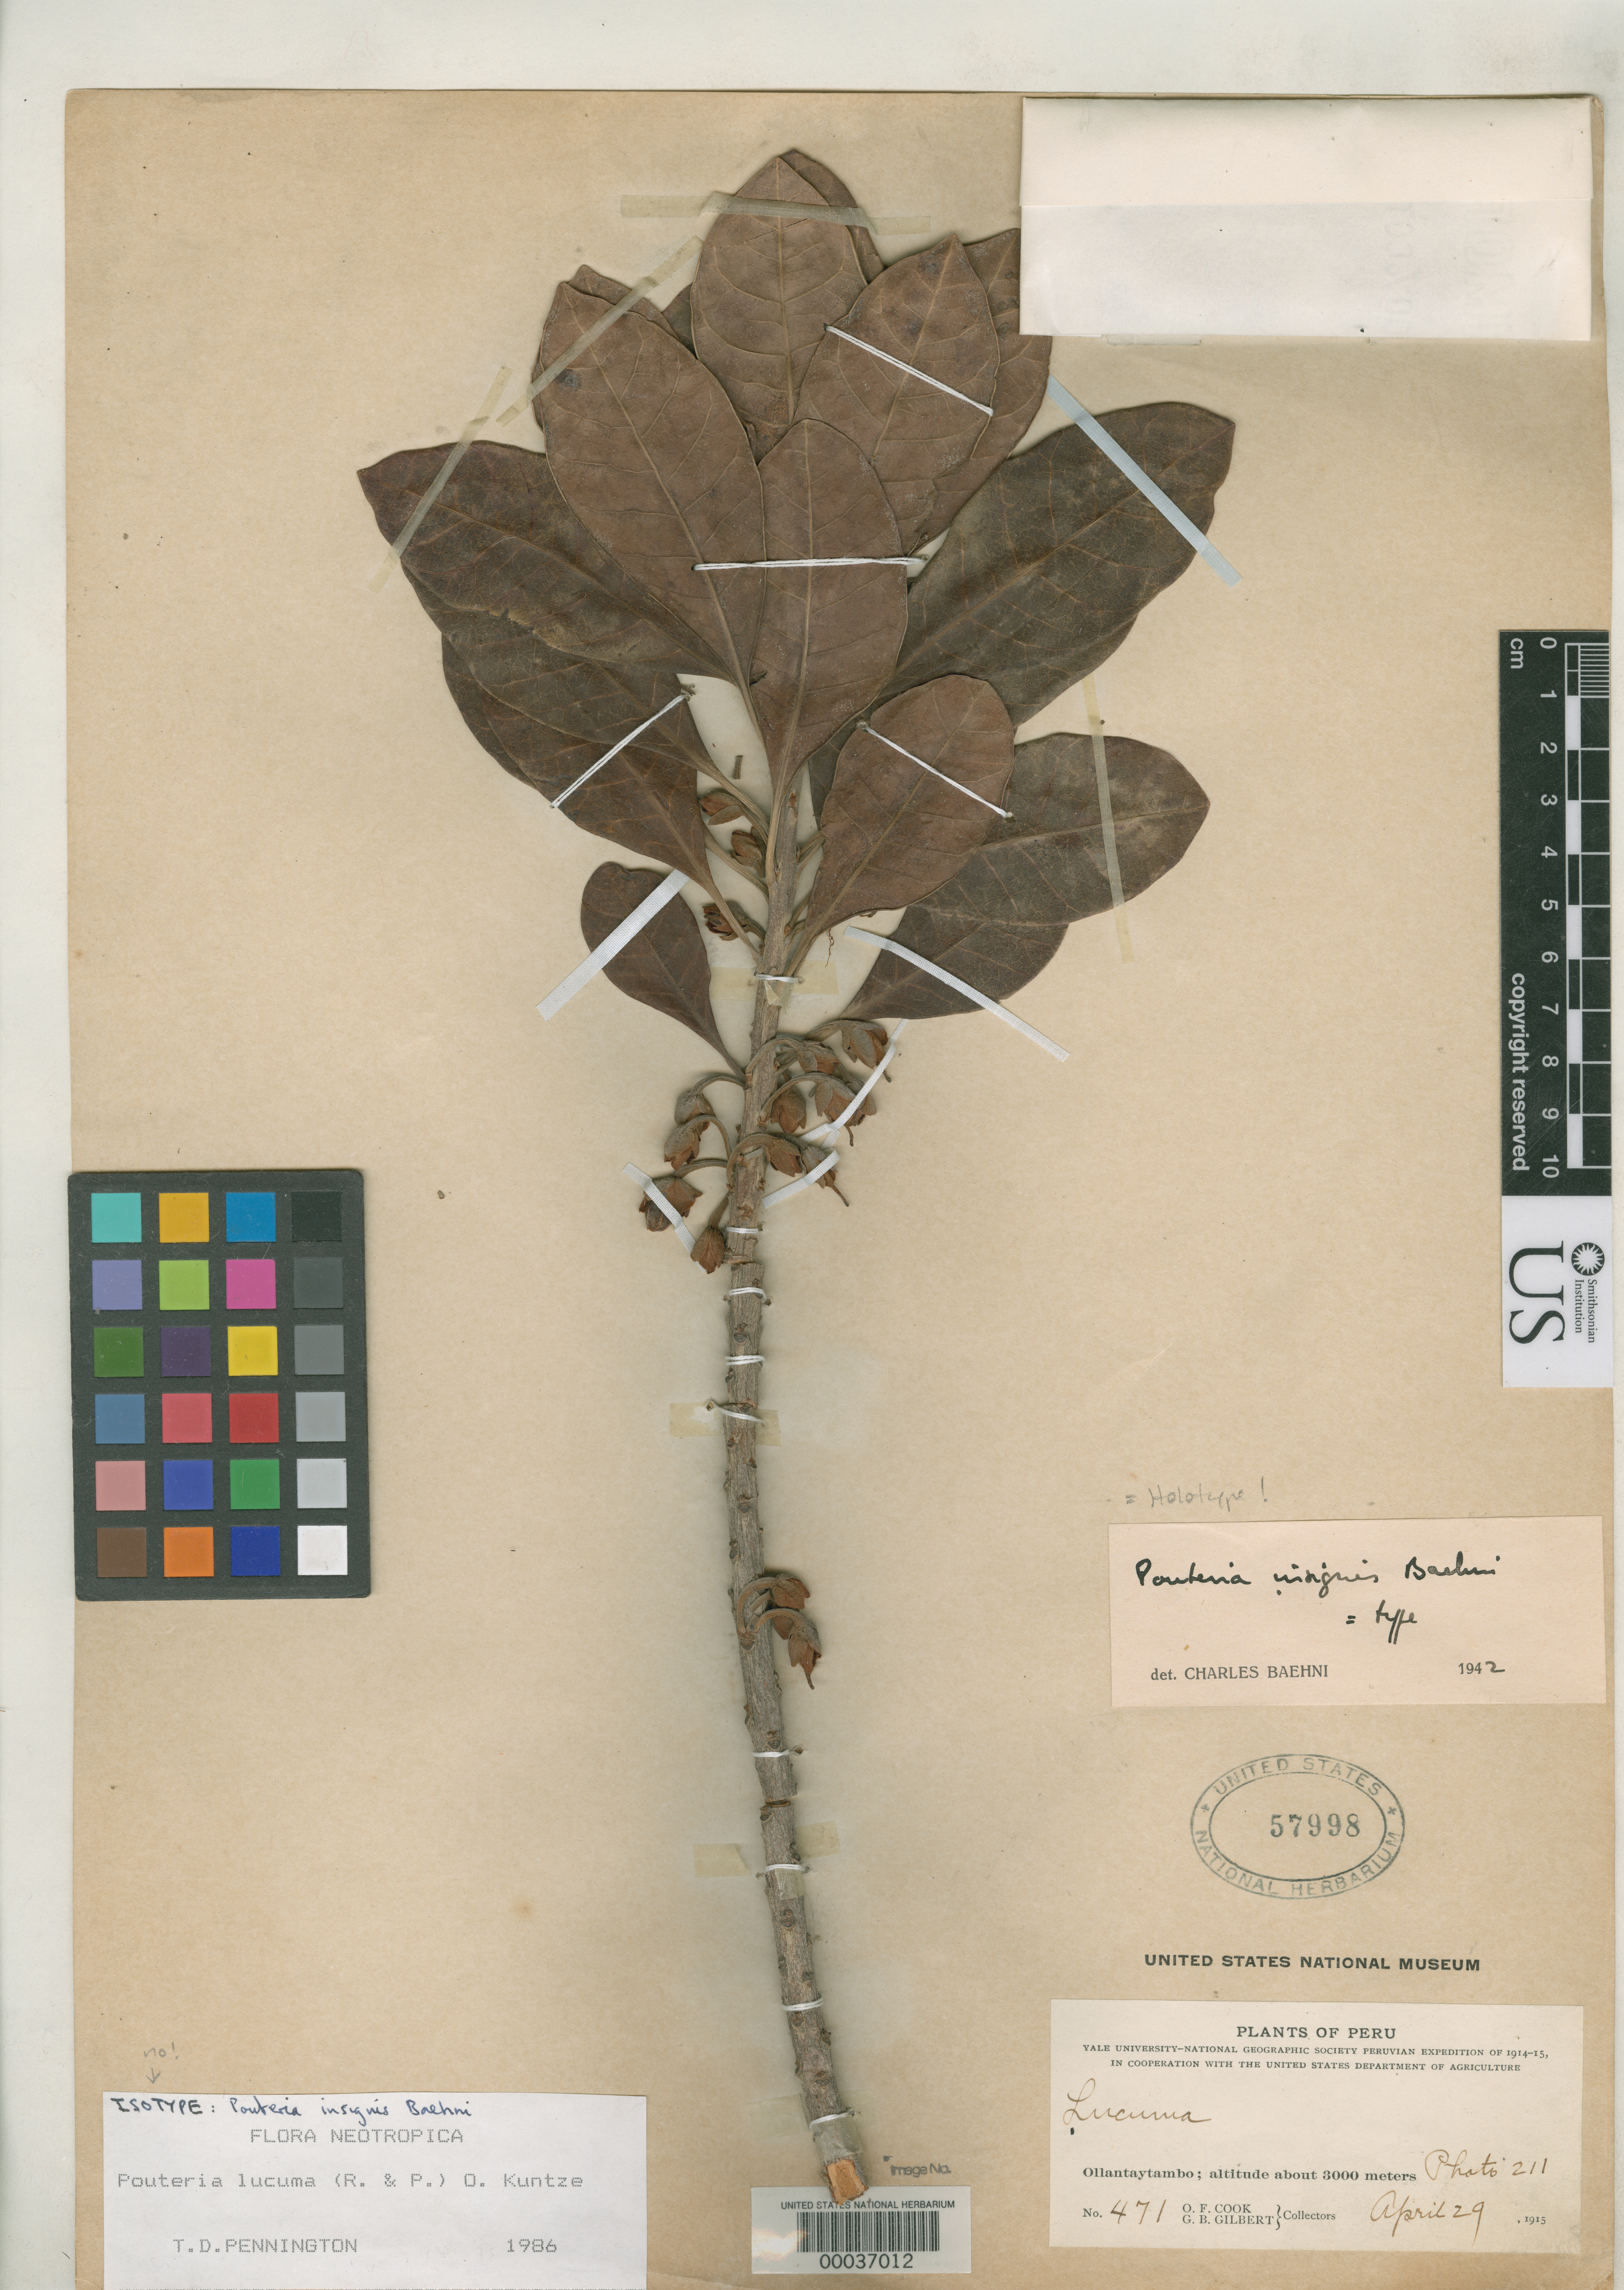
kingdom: Plantae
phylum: Tracheophyta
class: Magnoliopsida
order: Ericales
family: Sapotaceae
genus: Pouteria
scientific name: Pouteria insignis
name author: Baehni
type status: Holotype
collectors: O. F. Cook & G. B. Gilbert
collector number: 471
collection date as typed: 29 Apr 1915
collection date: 1915-04-29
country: Peru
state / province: Cusco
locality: Ollantaytambo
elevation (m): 3000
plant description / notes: Annotated as "type" by Baehni (1942); erroneously annotated as "isotype" by Pennington (1986).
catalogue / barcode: US 57998